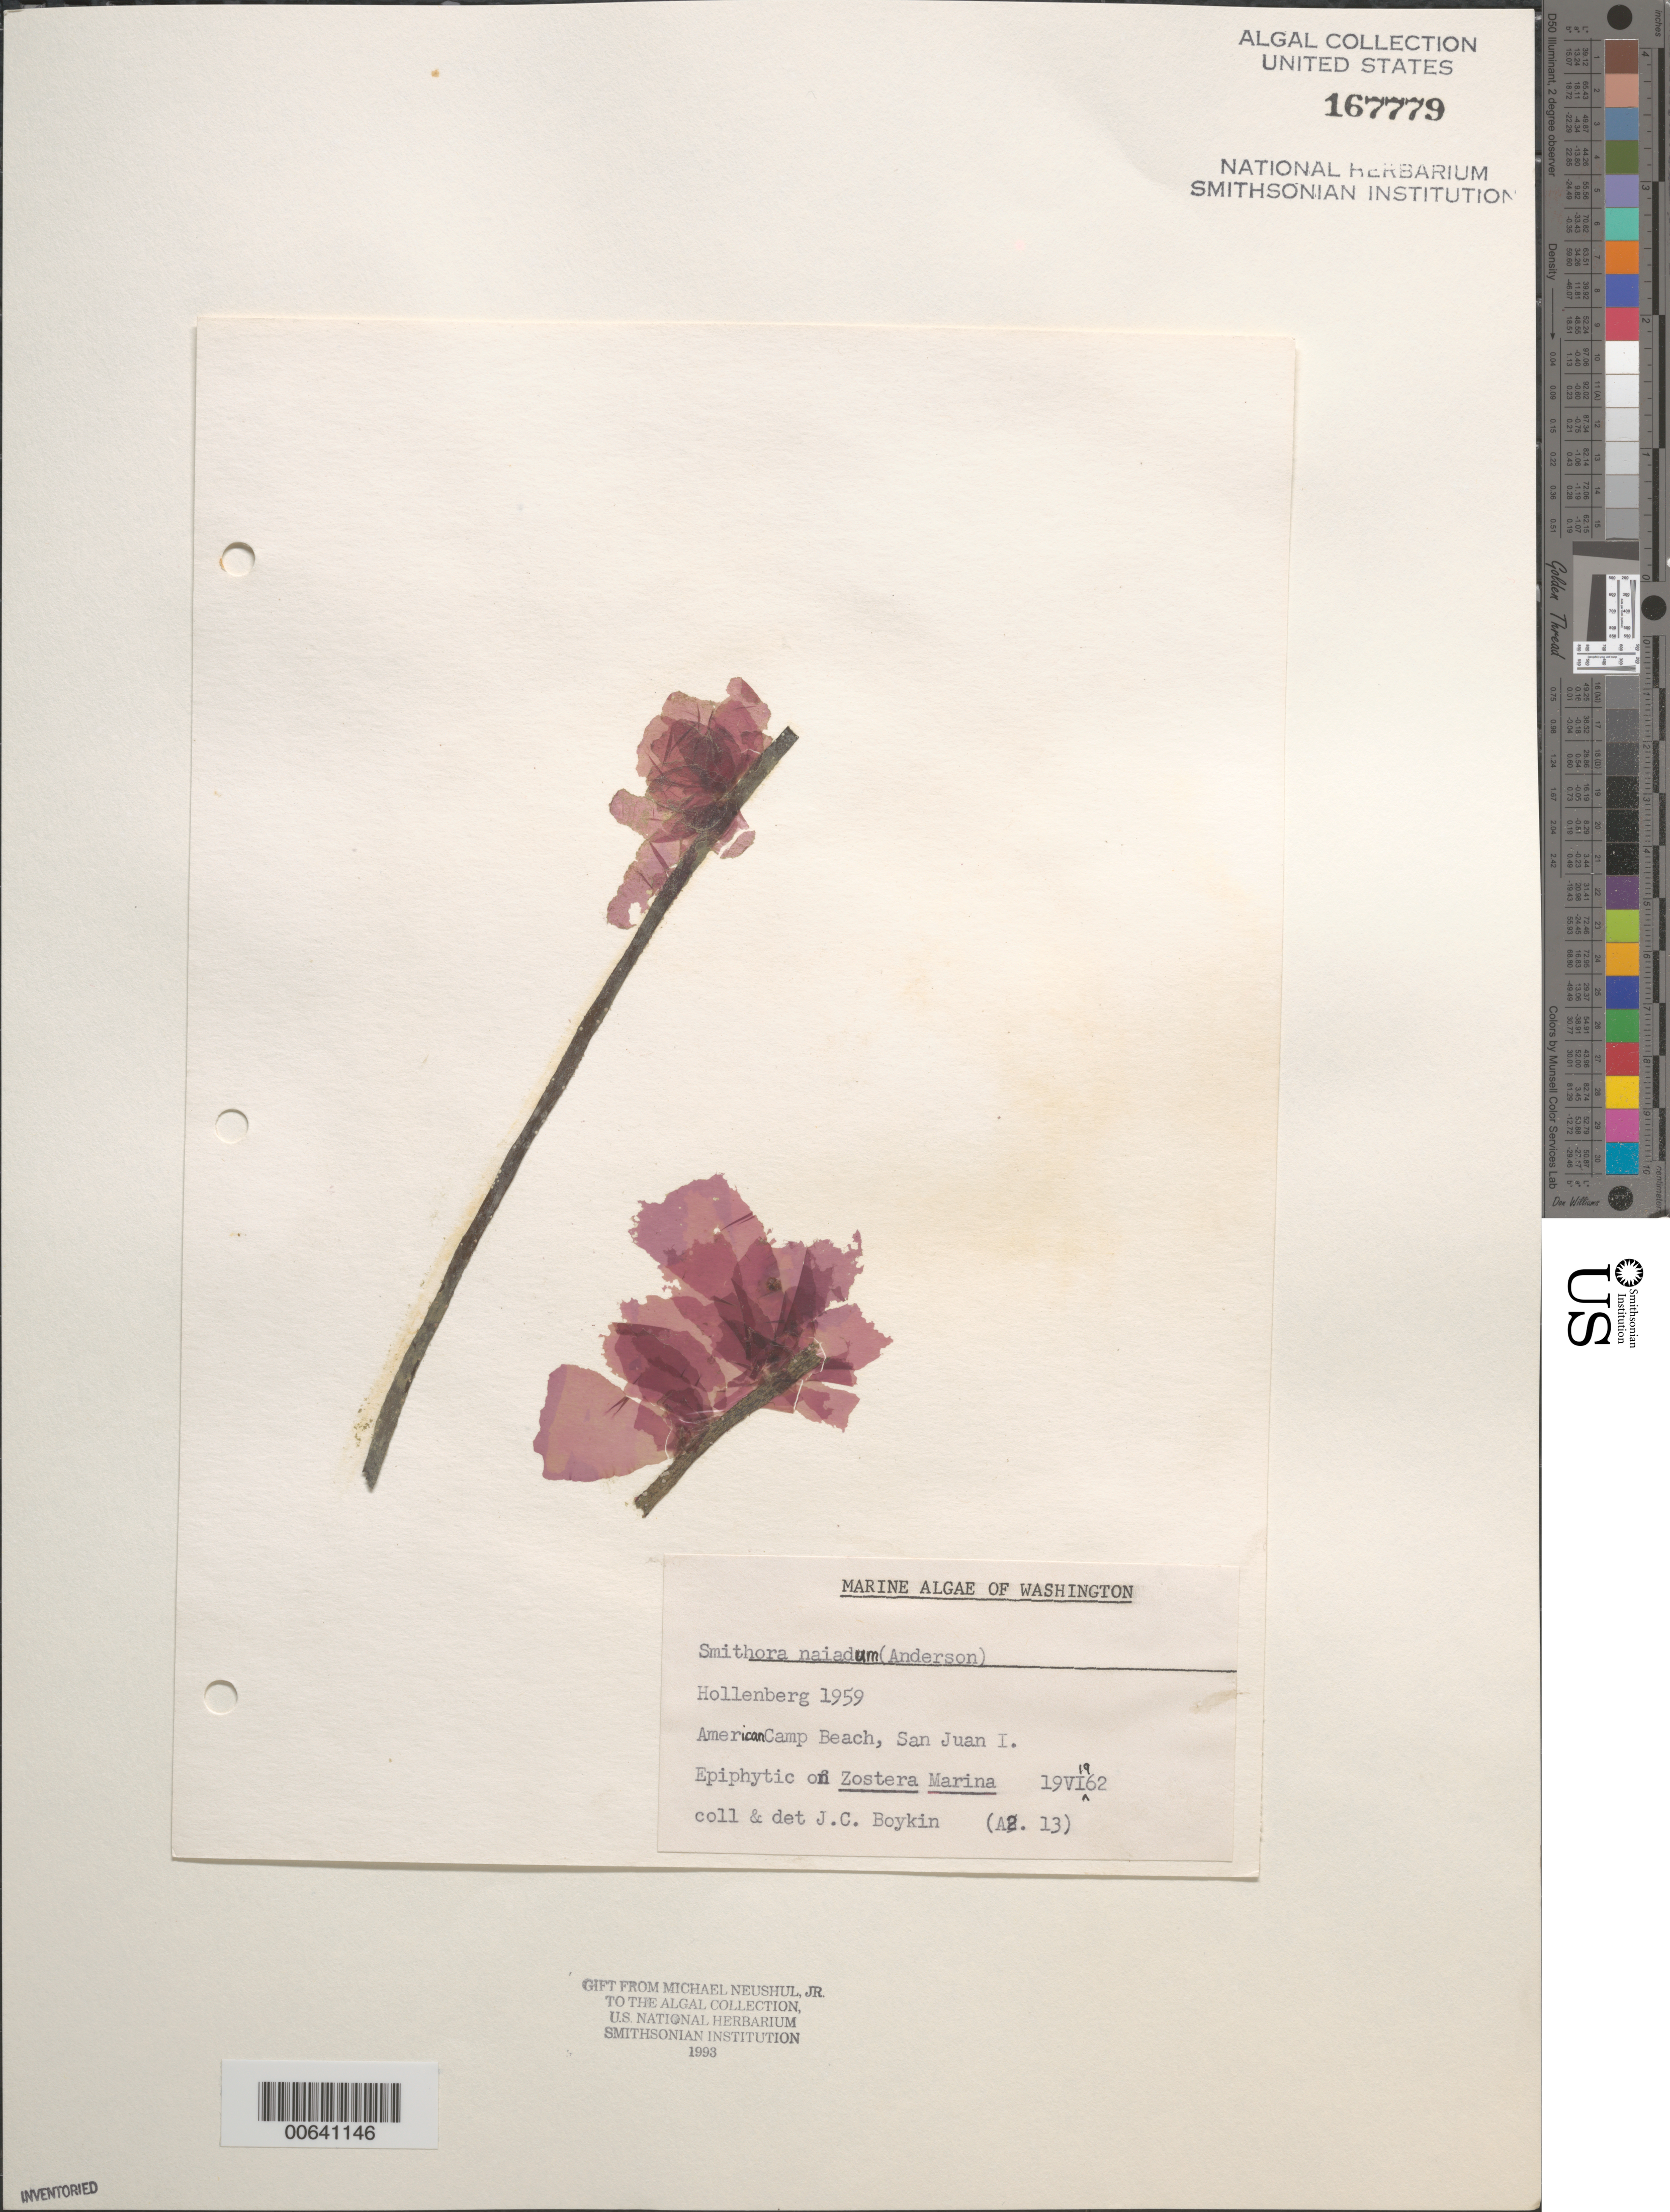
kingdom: Plantae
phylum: Rhodophyta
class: Compsopogonophyceae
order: Erythropeltidales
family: Erythrotrichiaceae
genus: Smithora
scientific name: Smithora naiadum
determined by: Boykin, J. C.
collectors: J. Boykin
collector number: A2.13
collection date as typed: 19 Jun 1962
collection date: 1962-06-19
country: United States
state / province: Washington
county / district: San Juan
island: San Juan Island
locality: American Camp Beach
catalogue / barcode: US 167779